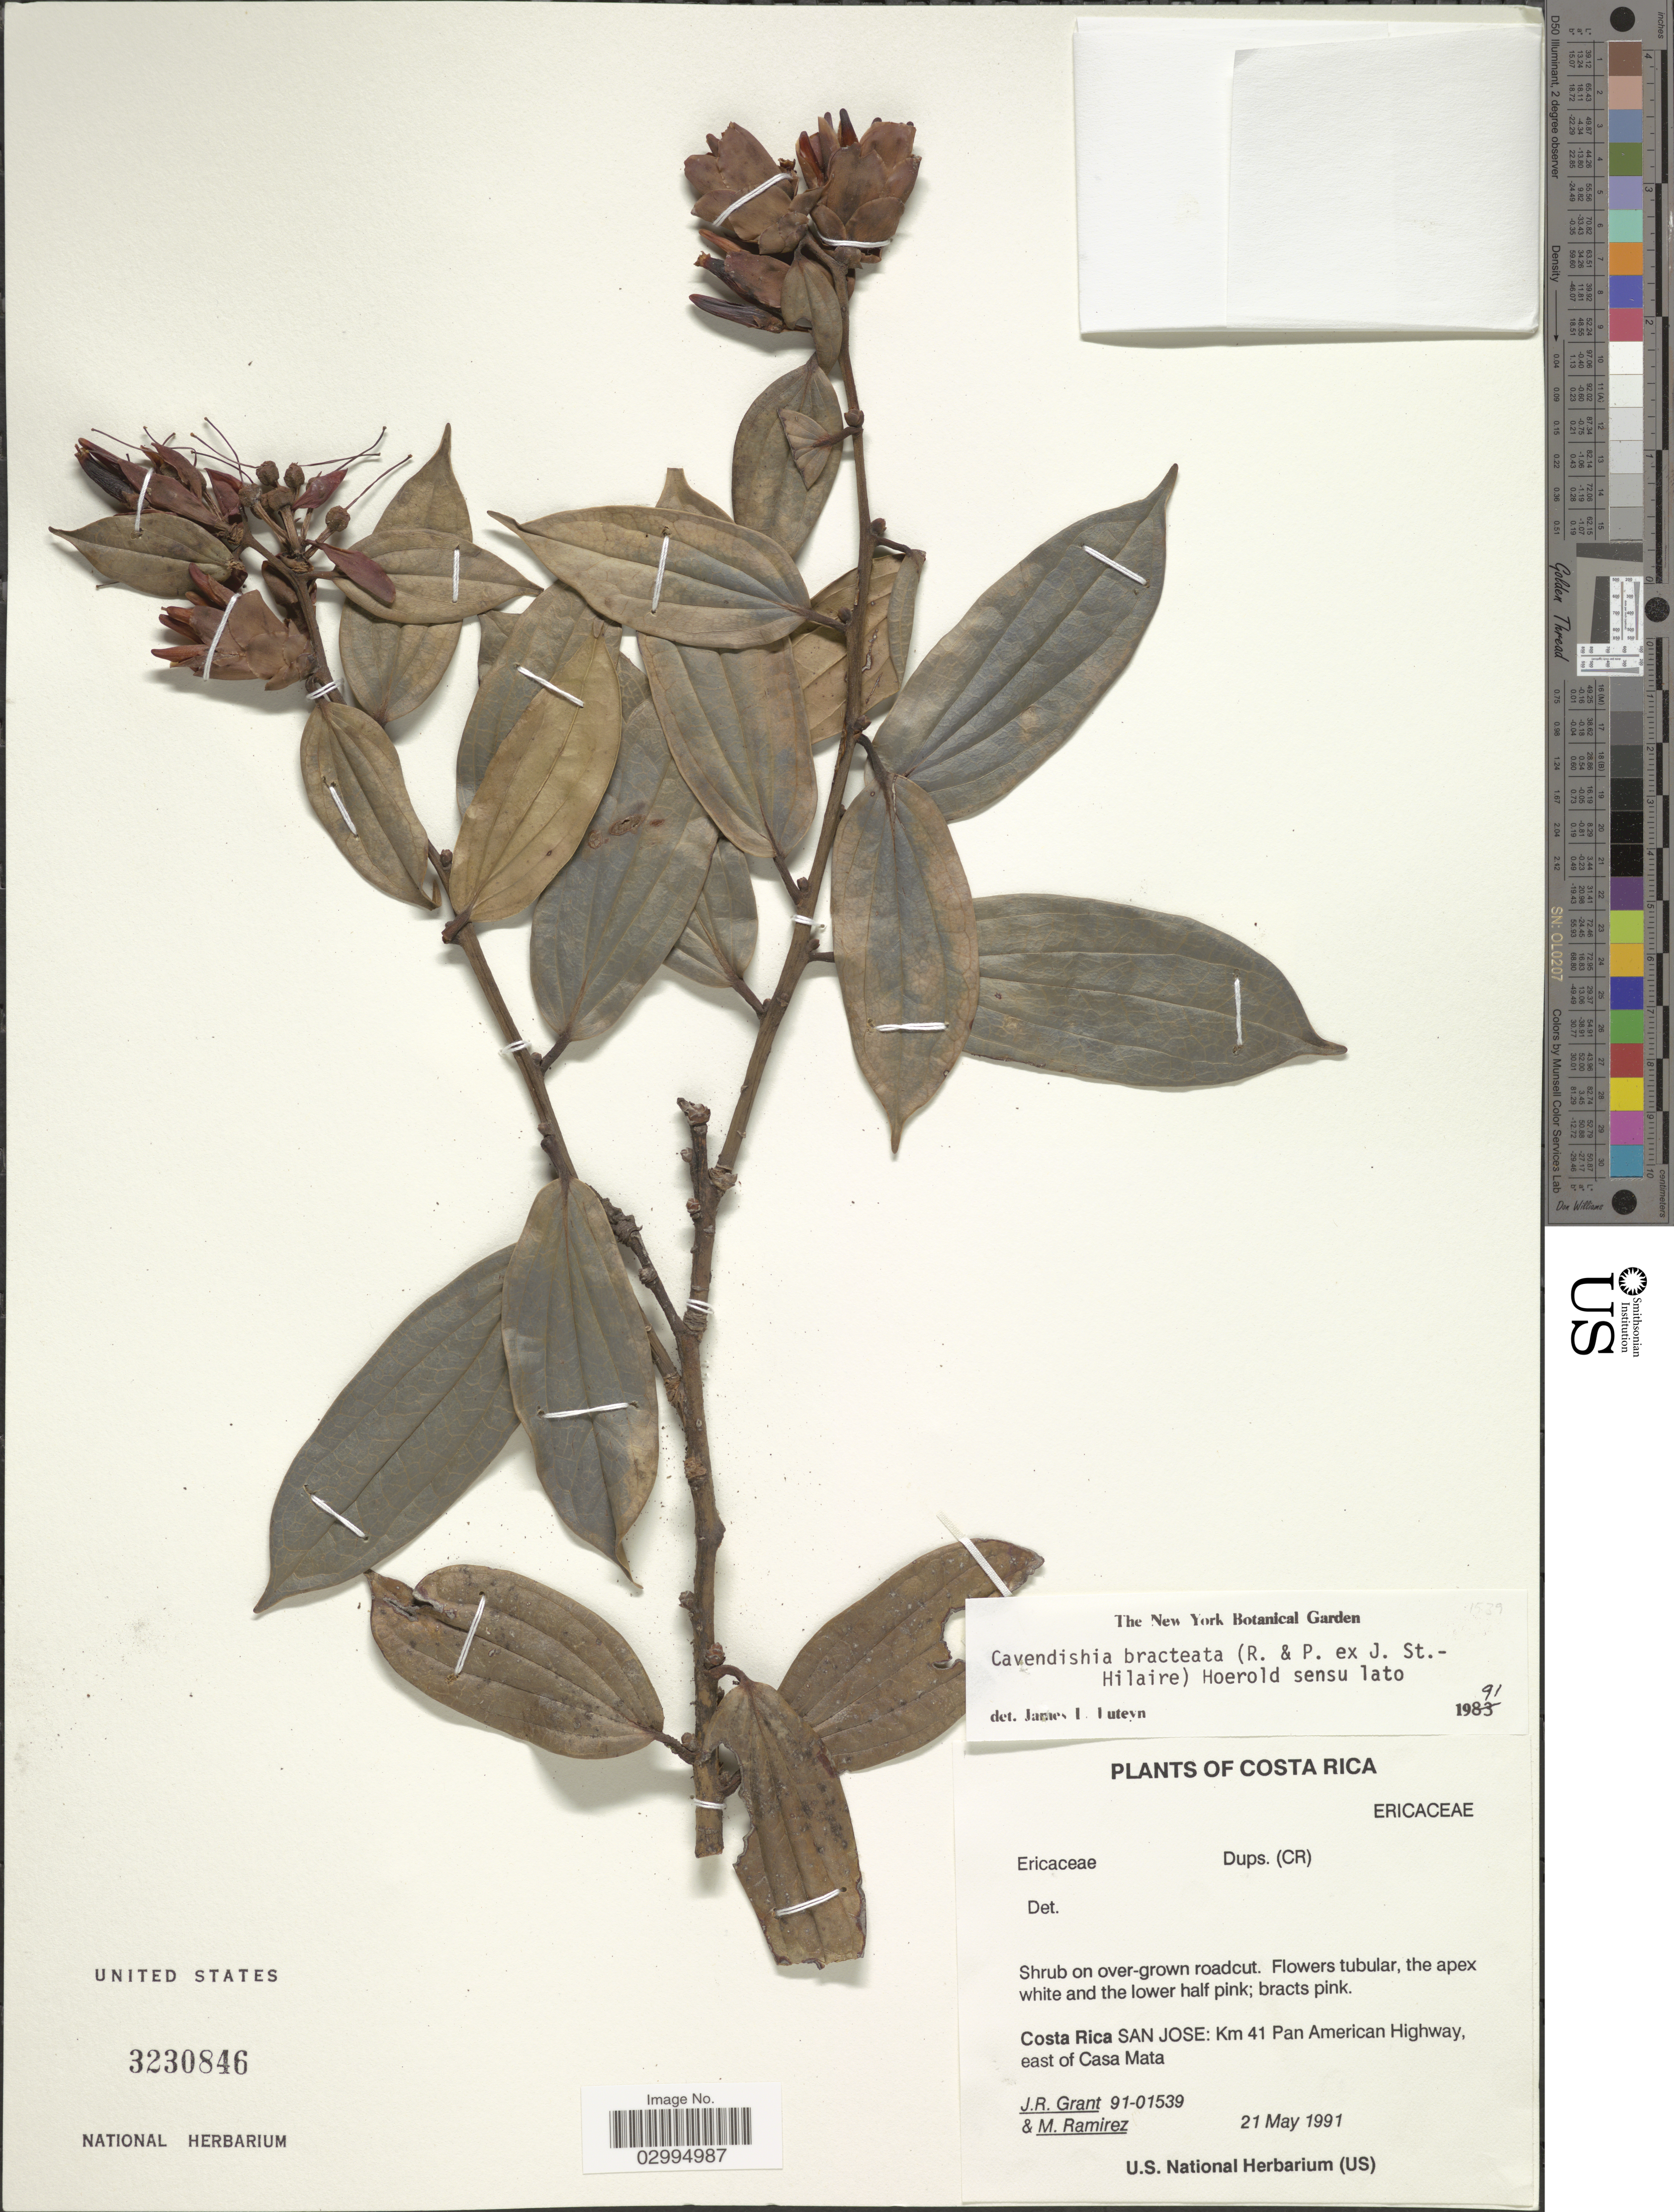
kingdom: Plantae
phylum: Tracheophyta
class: Magnoliopsida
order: Ericales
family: Ericaceae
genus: Cavendishia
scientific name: Cavendishia bracteata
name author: (Ruiz & Pav. ex J. St.-Hil.) Hoerold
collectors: J. Grant & M. Ramirez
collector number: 91-01539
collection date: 1991-05-21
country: Costa Rica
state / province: San José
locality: Km 41 Pan American Highway, east of Casa Mata.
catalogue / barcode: US 3230846